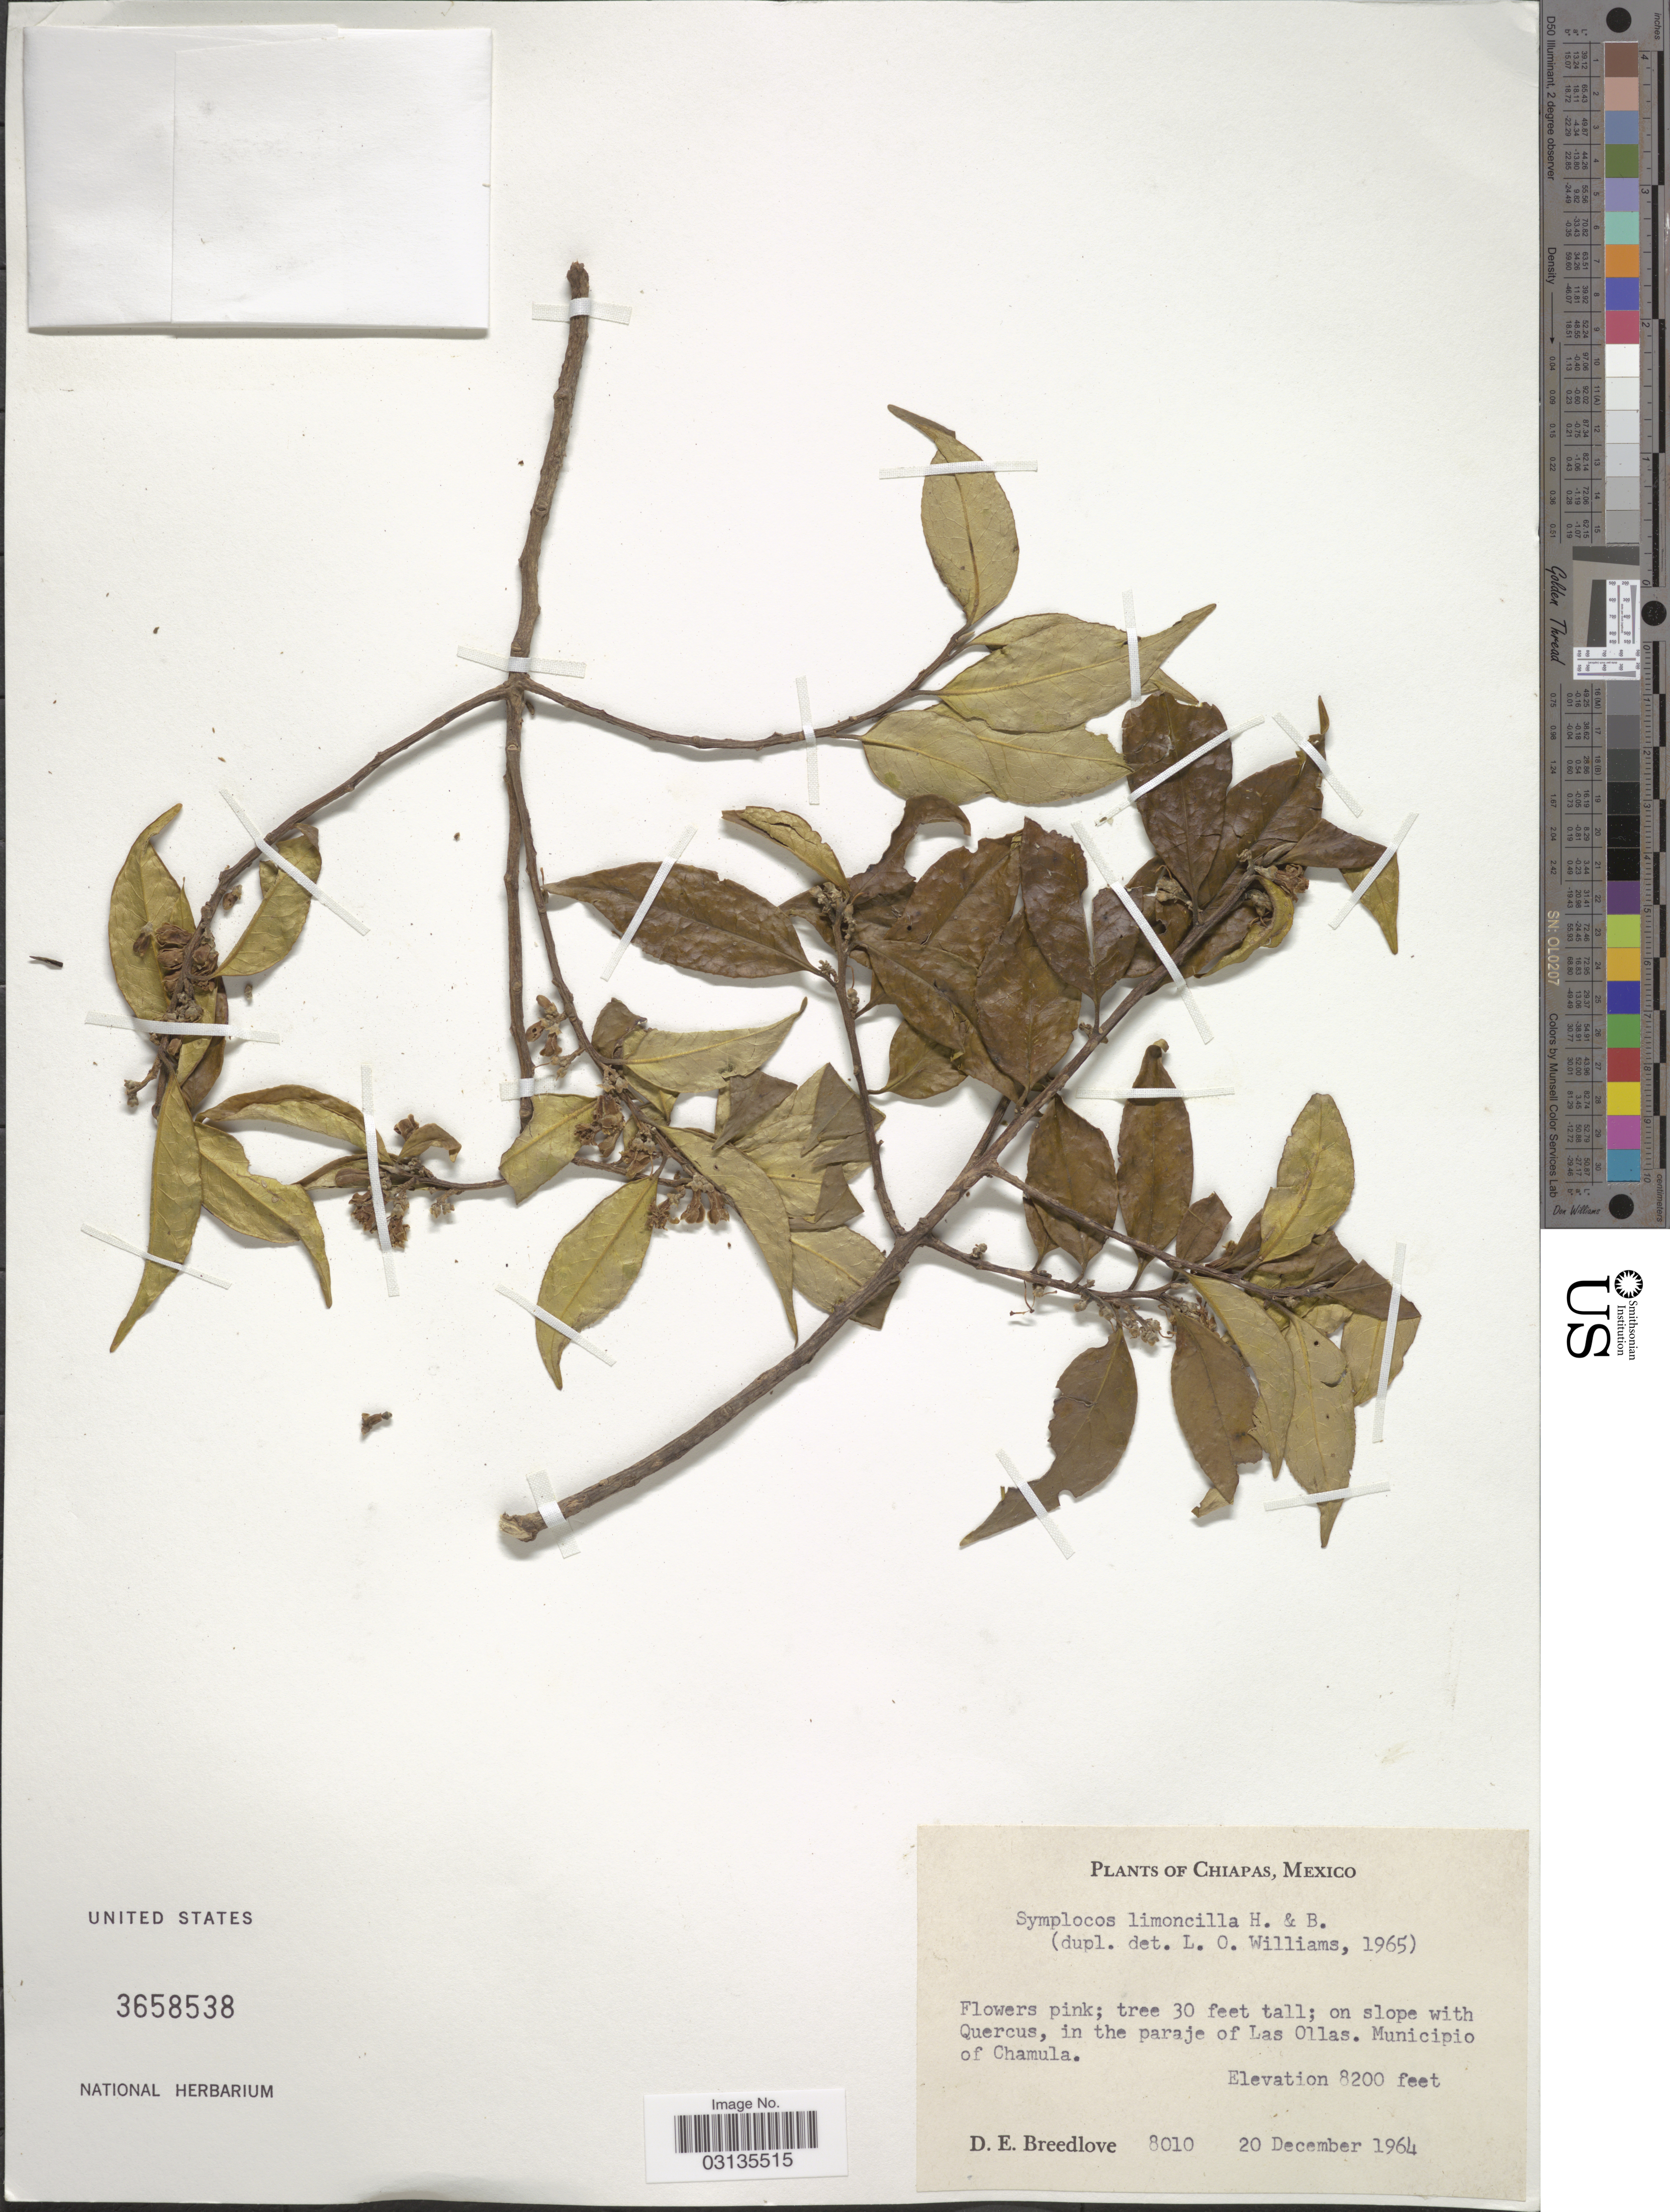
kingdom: Plantae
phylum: Tracheophyta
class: Magnoliopsida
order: Ericales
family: Symplocaceae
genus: Symplocos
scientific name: Symplocos limoncillo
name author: Bonpl.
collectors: D. E. Breedlove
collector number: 8010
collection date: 1964-12-20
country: Mexico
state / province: Chiapas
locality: In the paraje of Las Ollas. Municipio of Chamula.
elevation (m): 2499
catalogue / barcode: US 3658538